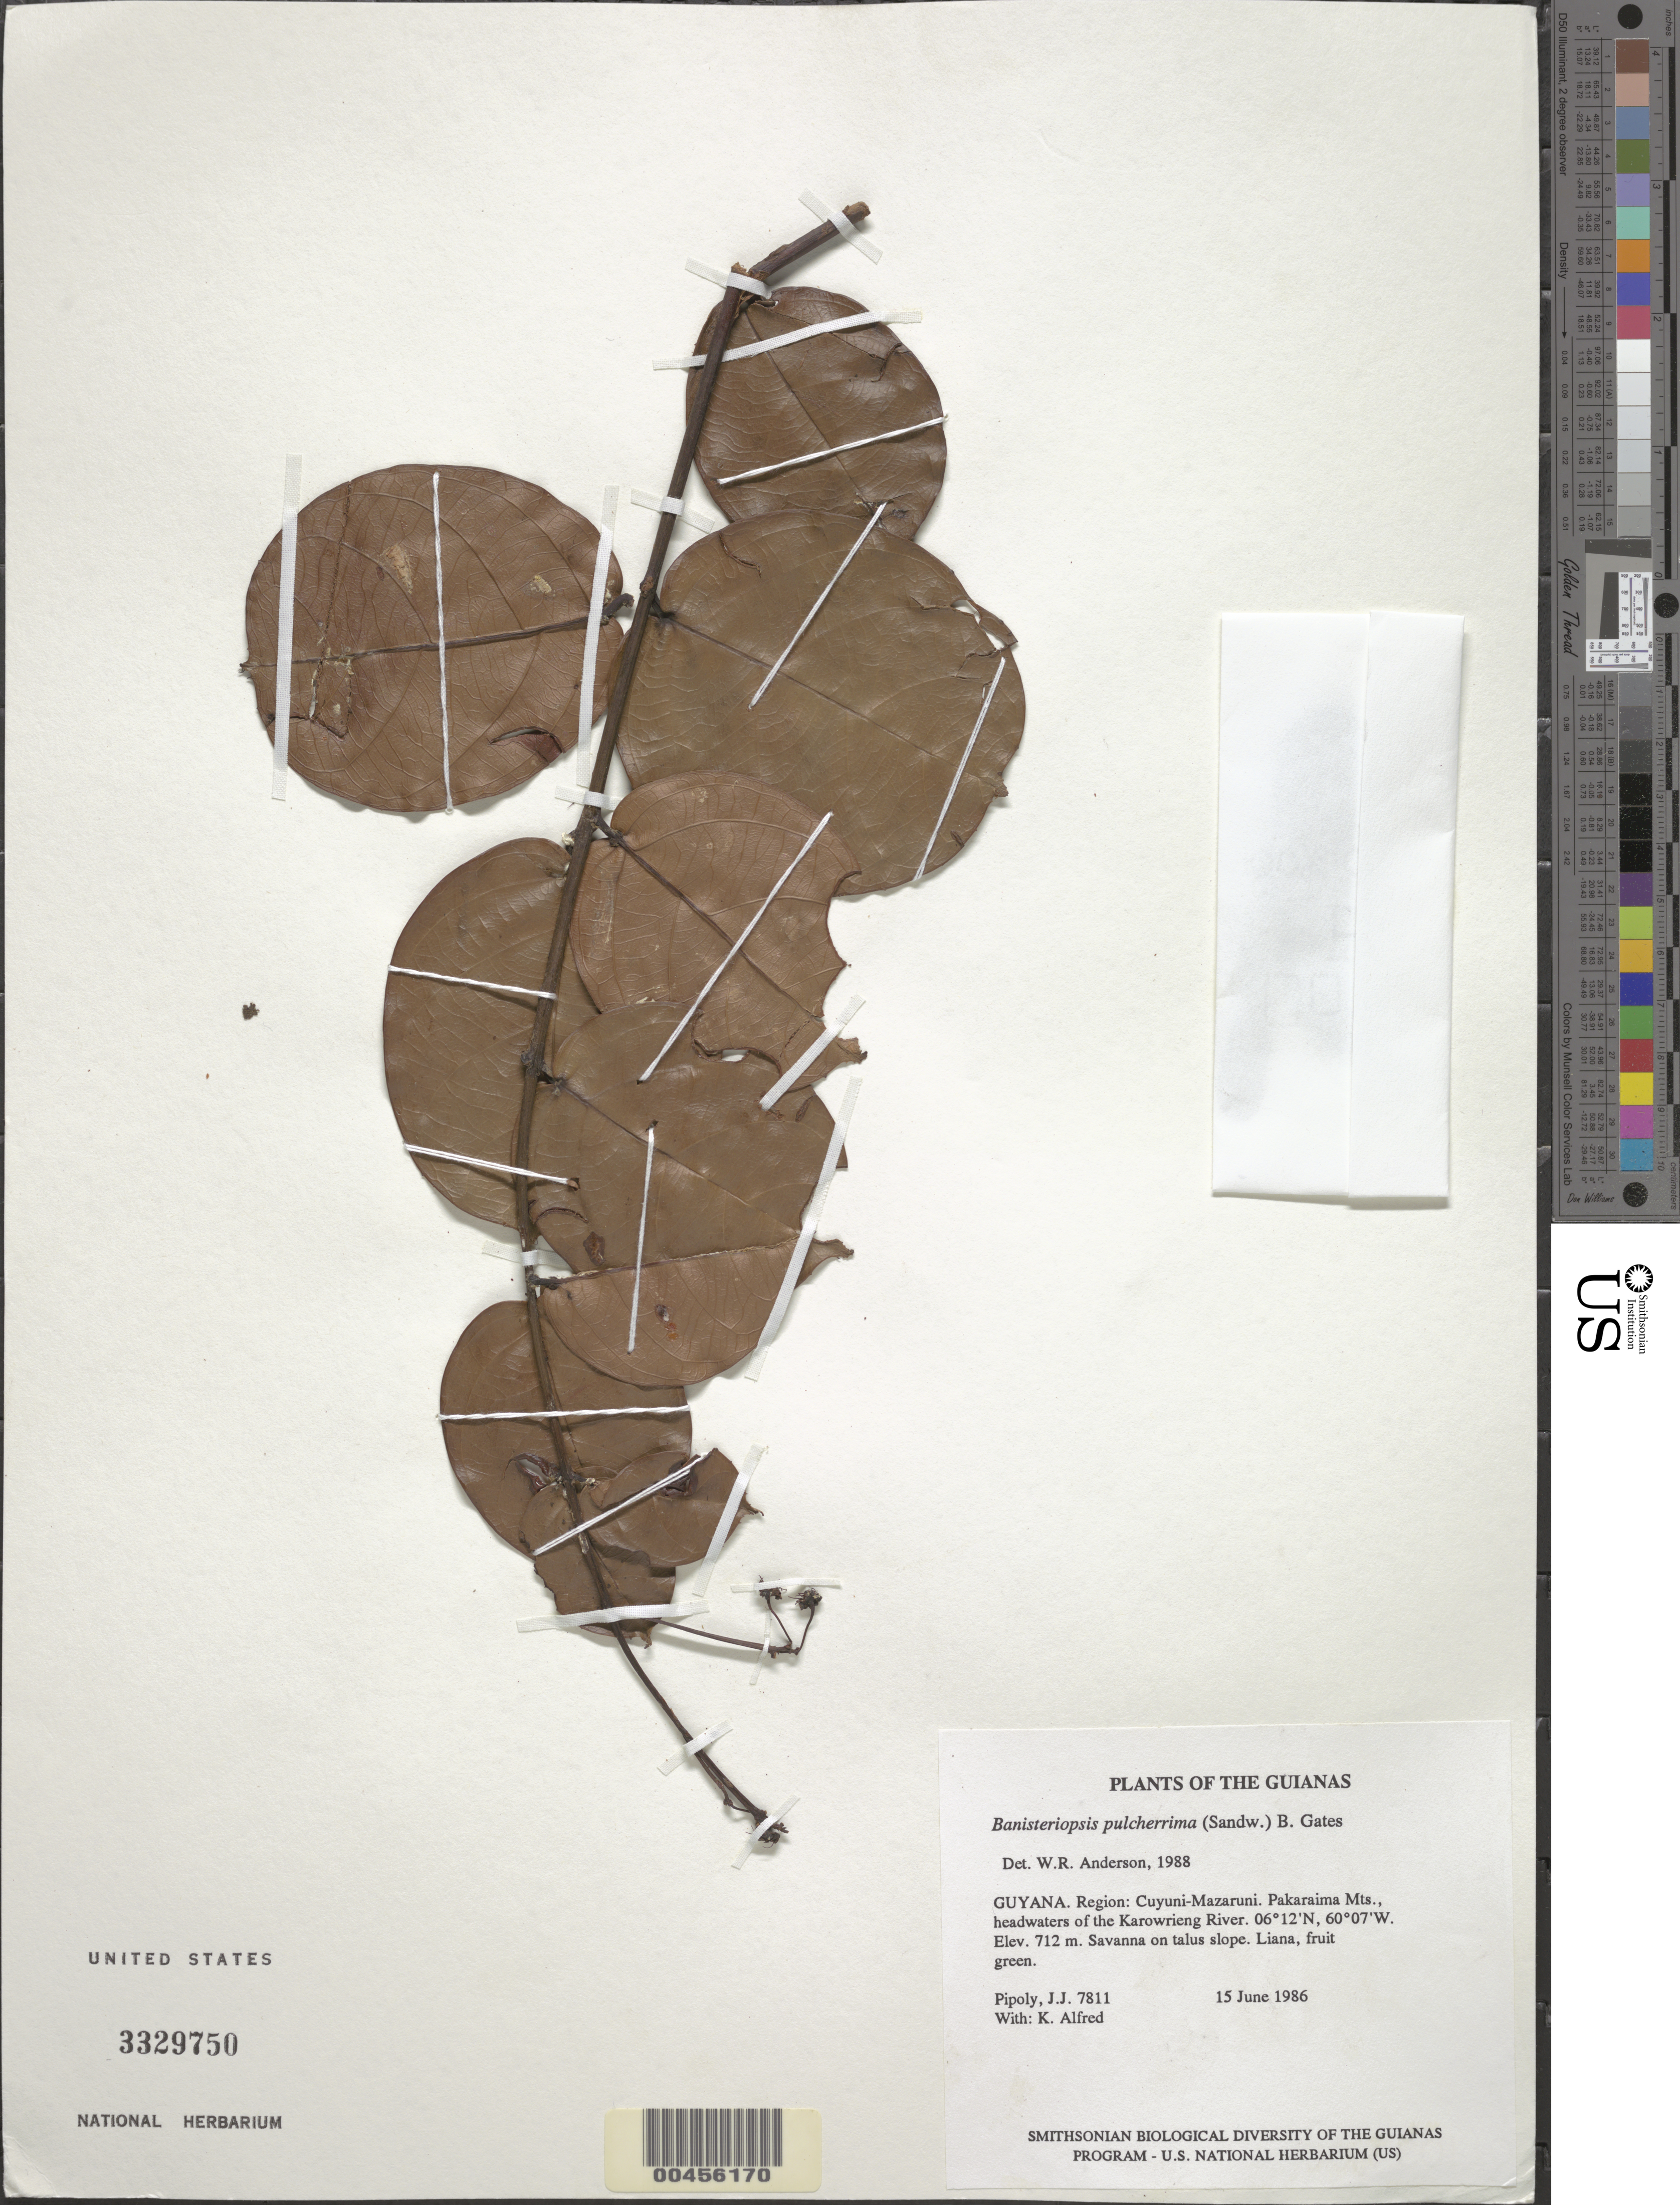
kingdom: Plantae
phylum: Tracheophyta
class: Magnoliopsida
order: Malpighiales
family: Malpighiaceae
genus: Banisteriopsis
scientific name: Banisteriopsis pulcherrima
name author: (Sandwith) B. Gates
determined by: Anderson, W. R., (MICH), University of Michigan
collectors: J. J. Pipoly & K. Alfred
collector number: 7811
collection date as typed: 15 June 1986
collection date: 1986-06-15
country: Guyana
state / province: Cuyuni-Mazaruni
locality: Pakaraima Mts., headwaters of the Karowrieng River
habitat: Savanna on talus slope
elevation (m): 712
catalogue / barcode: US 3329750